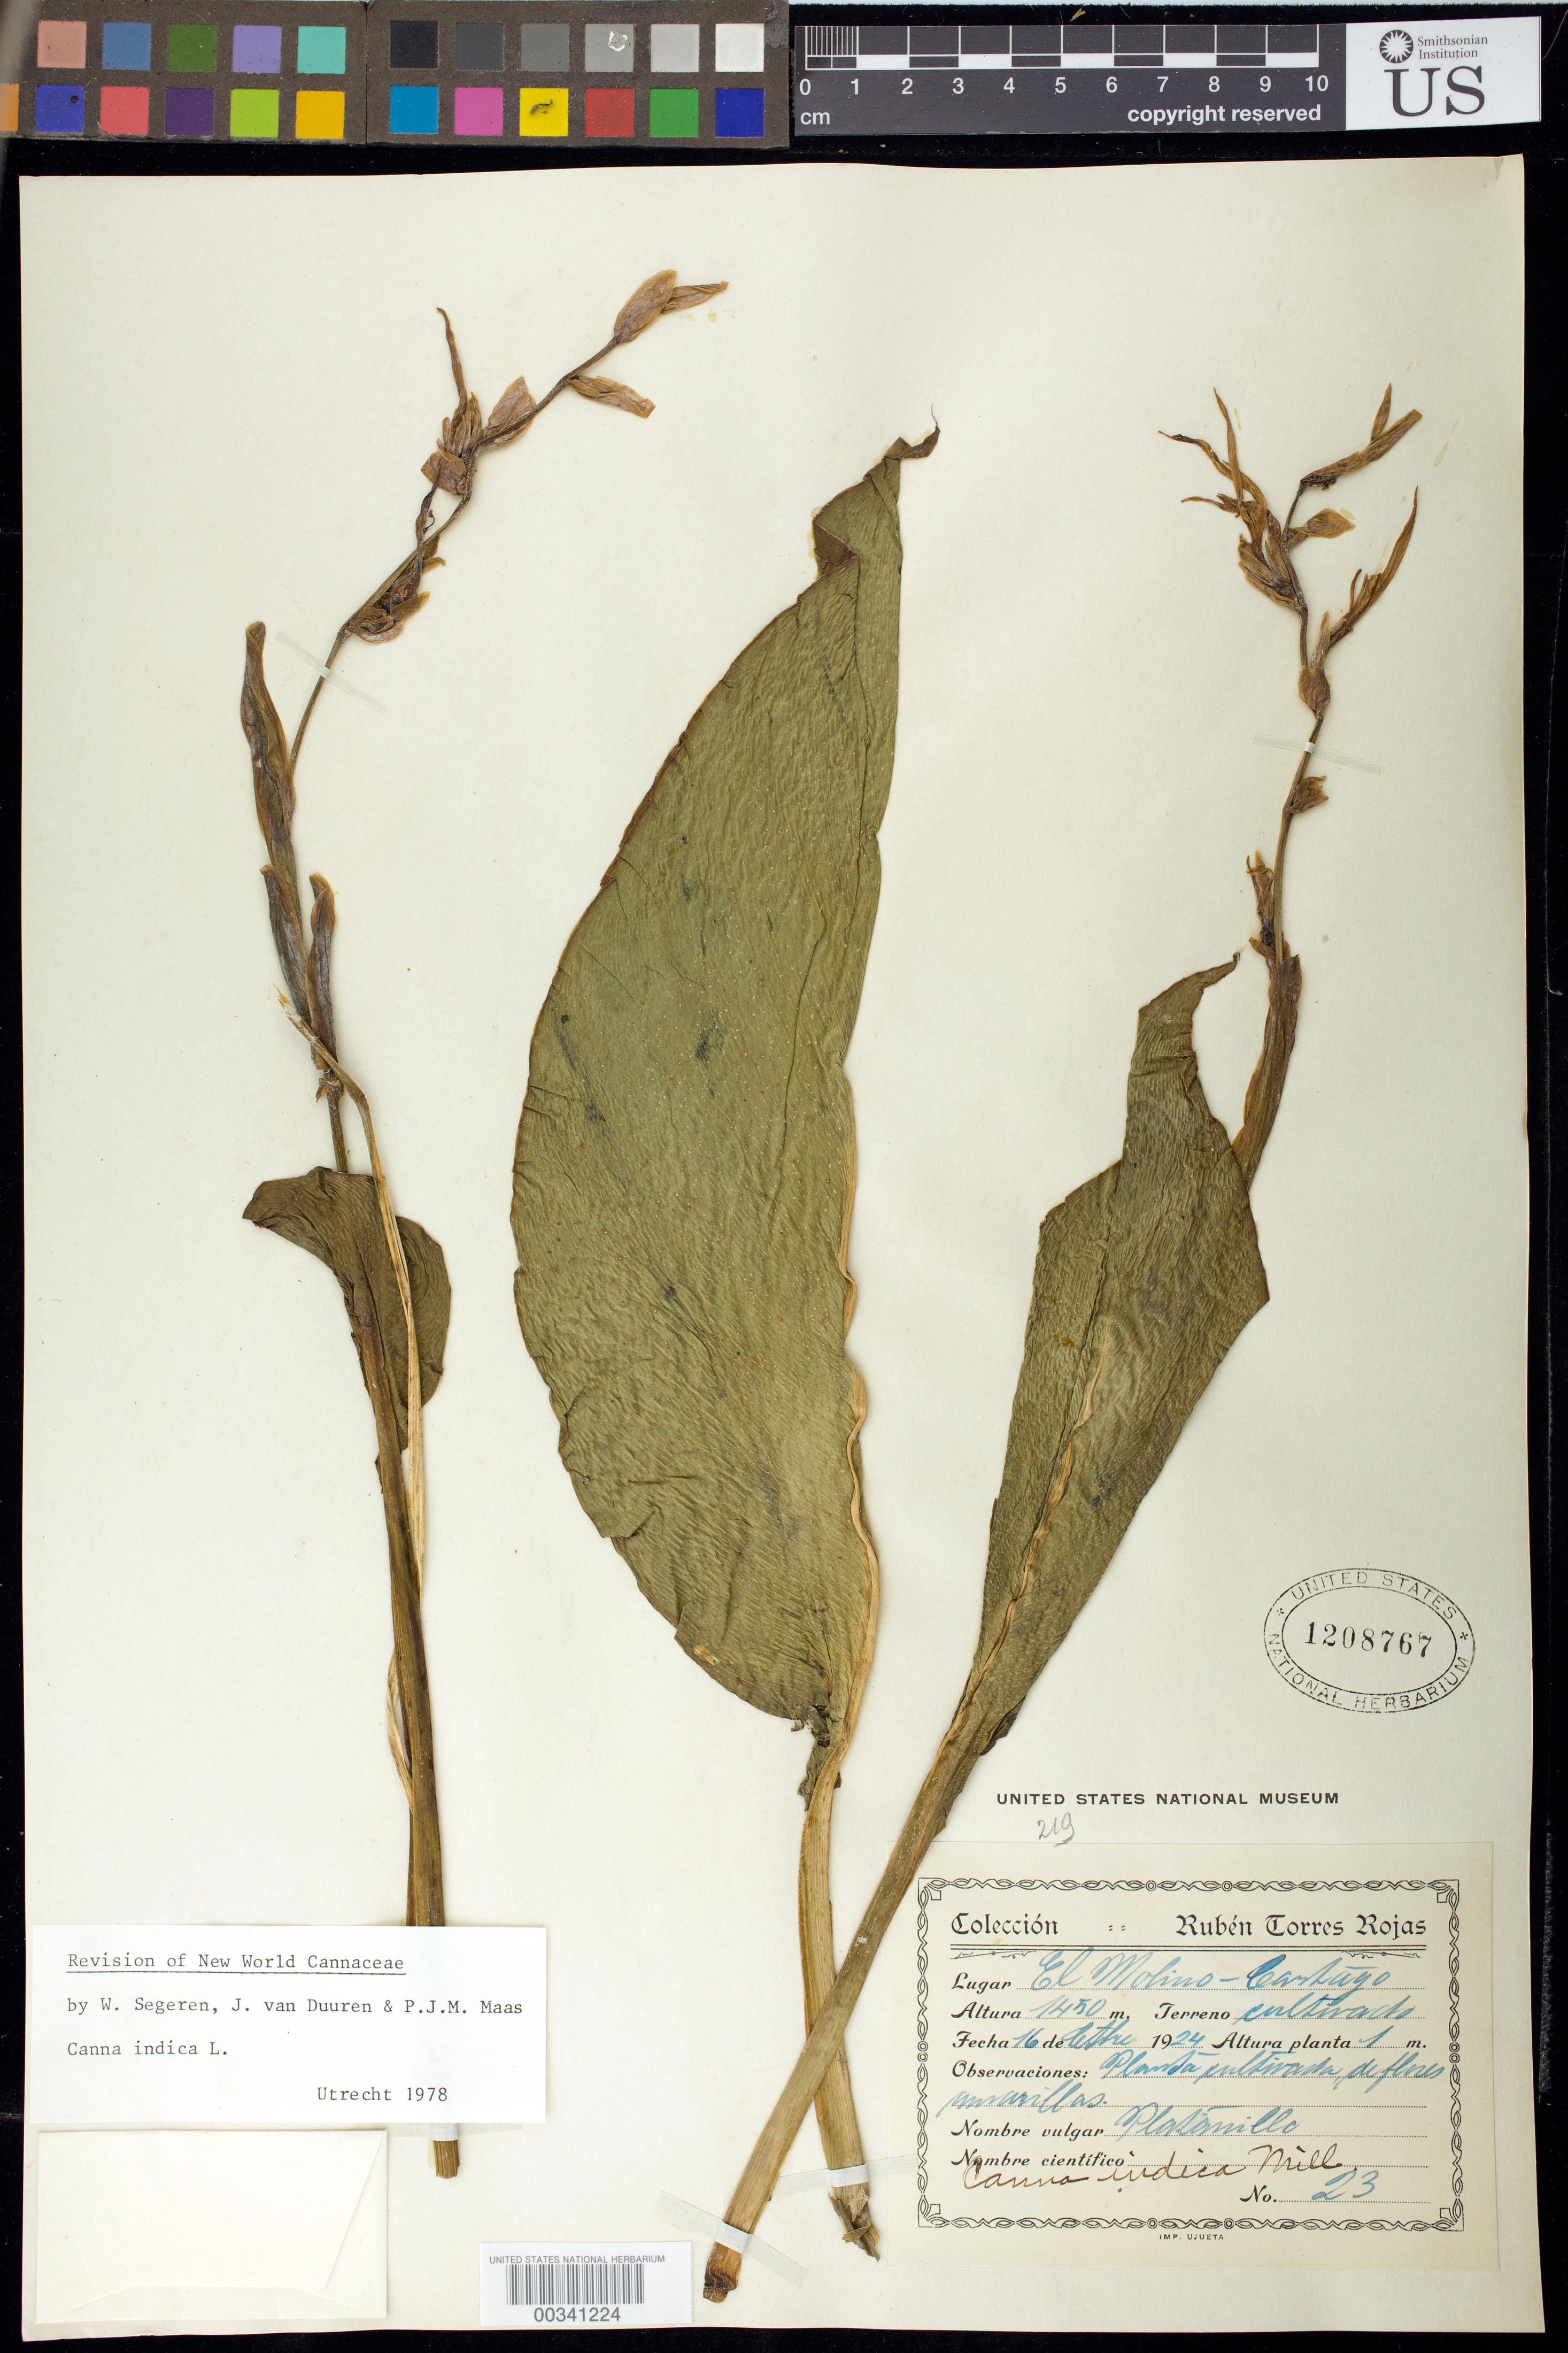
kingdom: Plantae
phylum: Tracheophyta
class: Liliopsida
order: Zingiberales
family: Cannaceae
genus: Canna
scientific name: Canna indica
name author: L.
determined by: Segeren, W.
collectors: R. Rojas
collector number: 23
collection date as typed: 16 Oct 1924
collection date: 1924-10-16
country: Costa Rica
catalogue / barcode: US 1208767